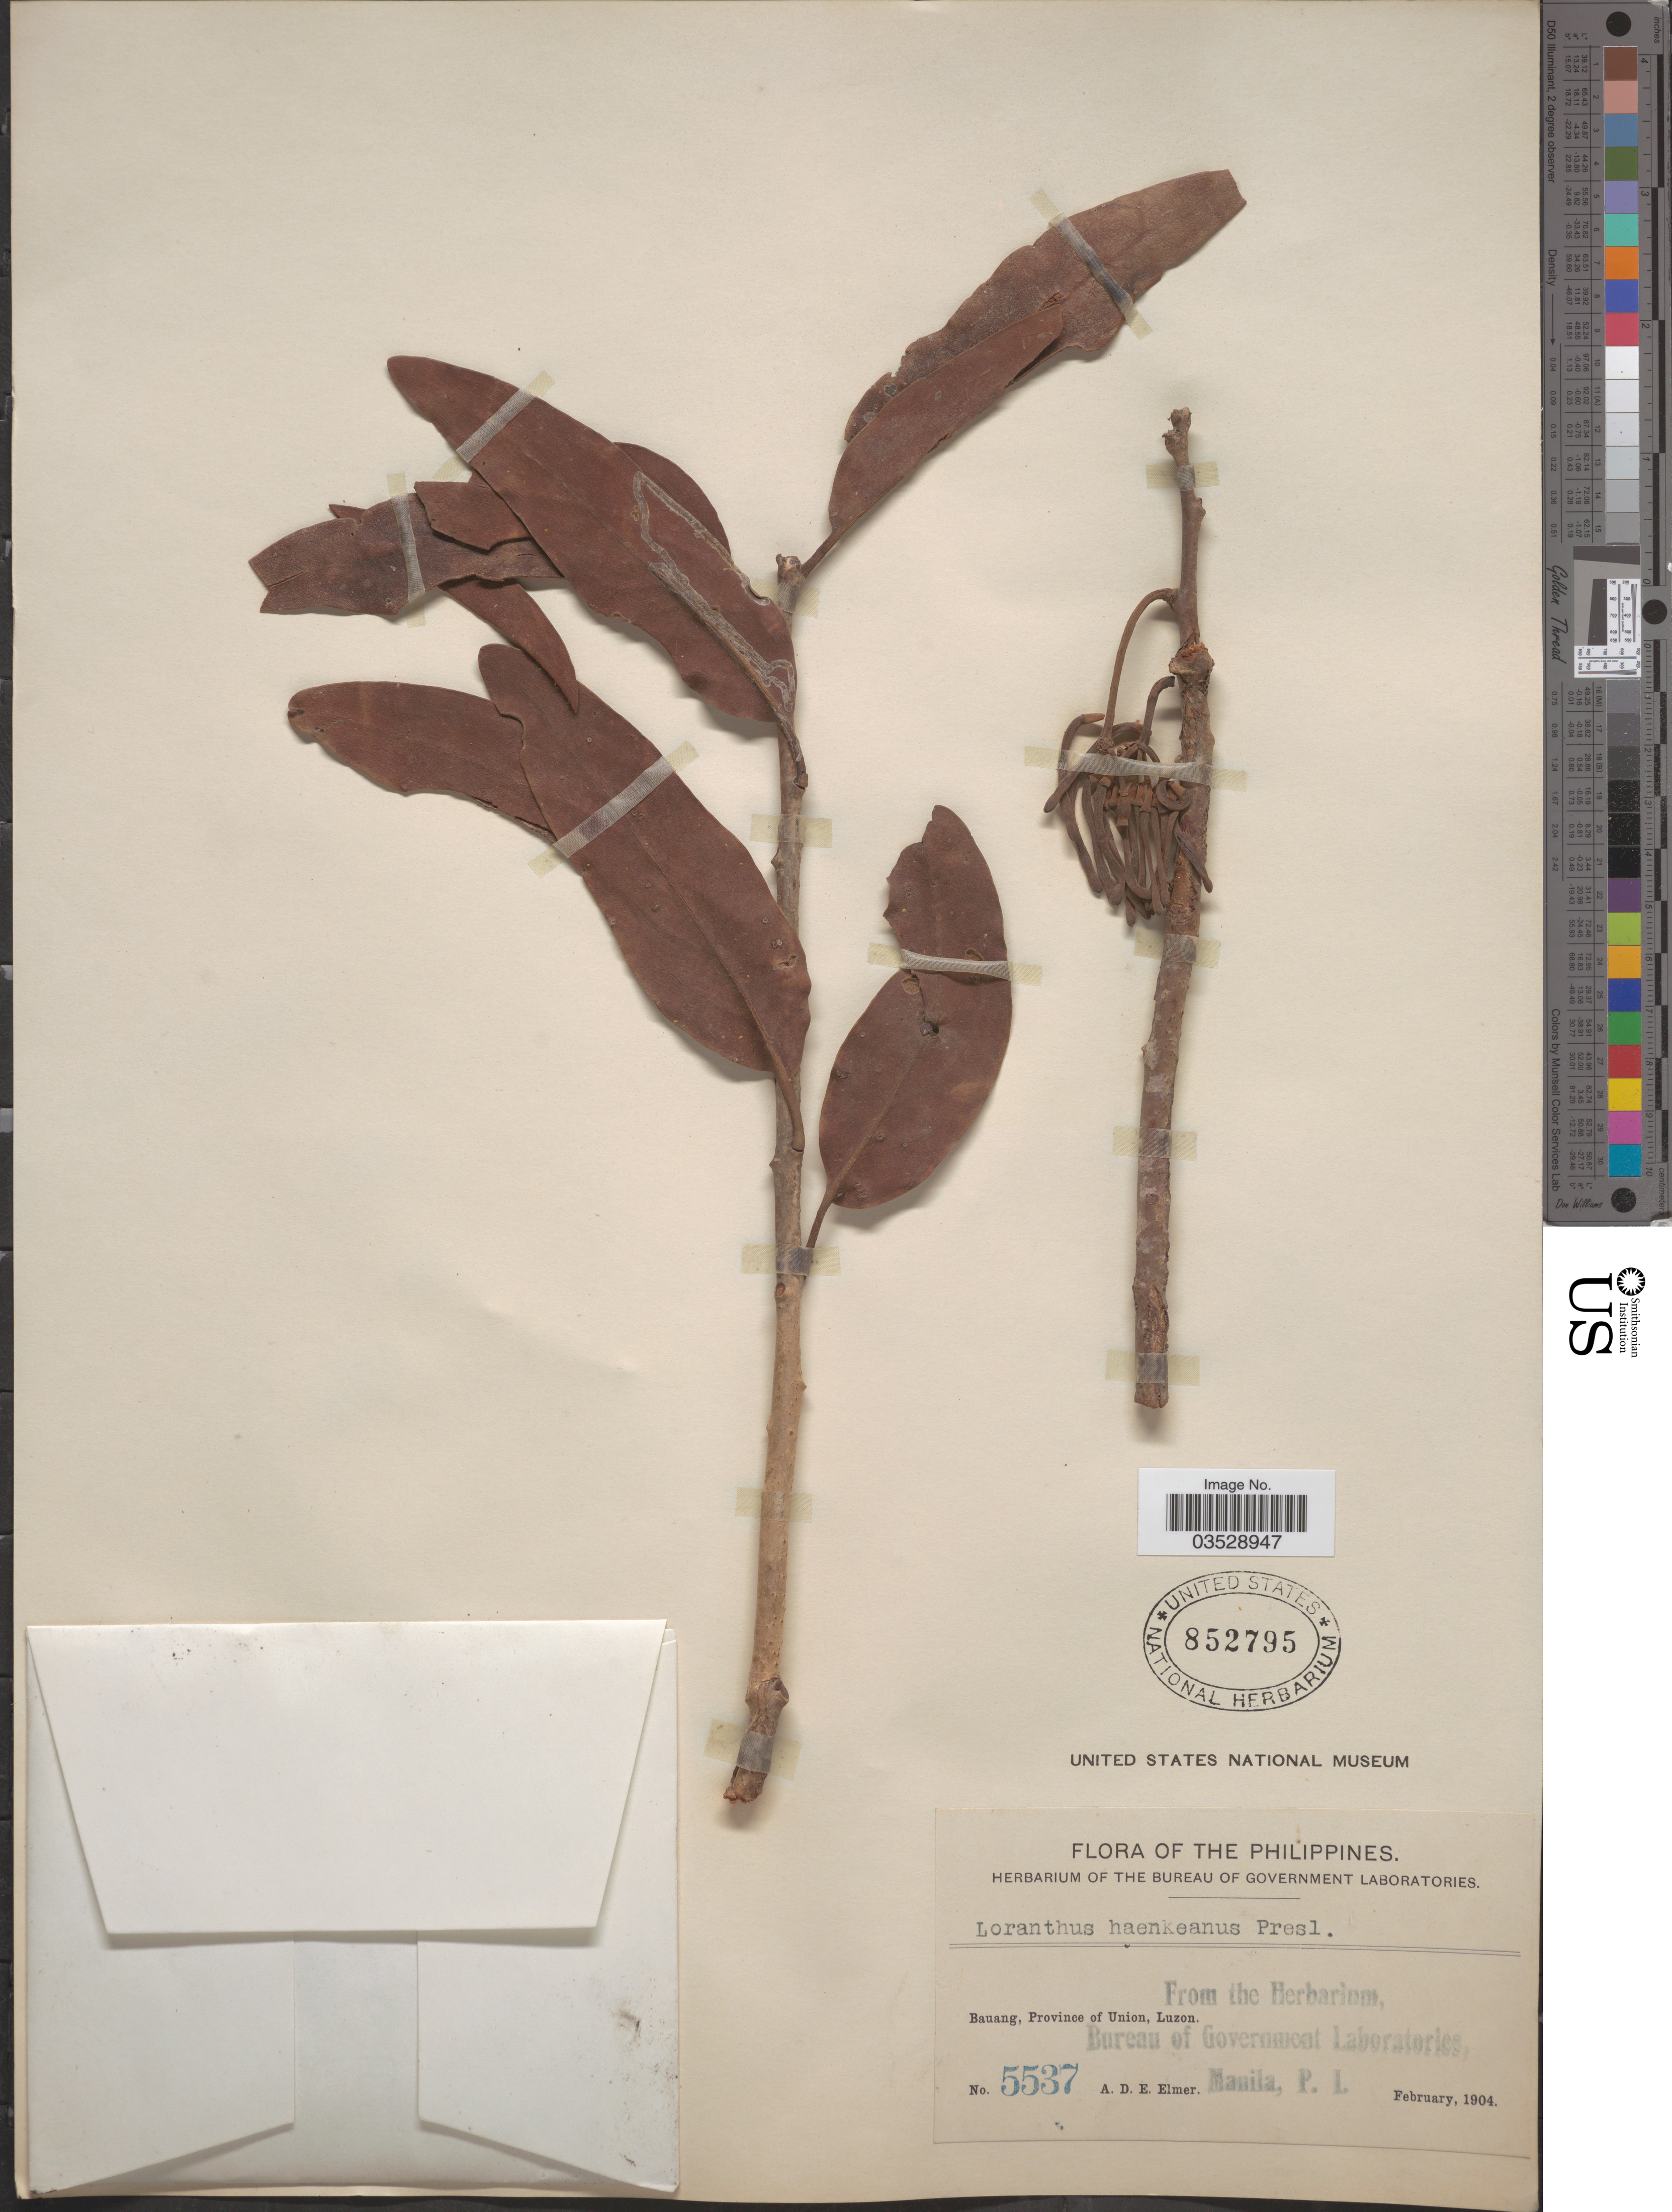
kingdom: Plantae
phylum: Tracheophyta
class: Magnoliopsida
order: Santalales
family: Loranthaceae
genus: Amyema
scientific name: Amyema haenkeana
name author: Danser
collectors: A. D. E. Elmer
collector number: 5537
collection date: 1904-02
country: Philippines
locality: Bauang, Province of Union, Luzon.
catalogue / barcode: US 852795